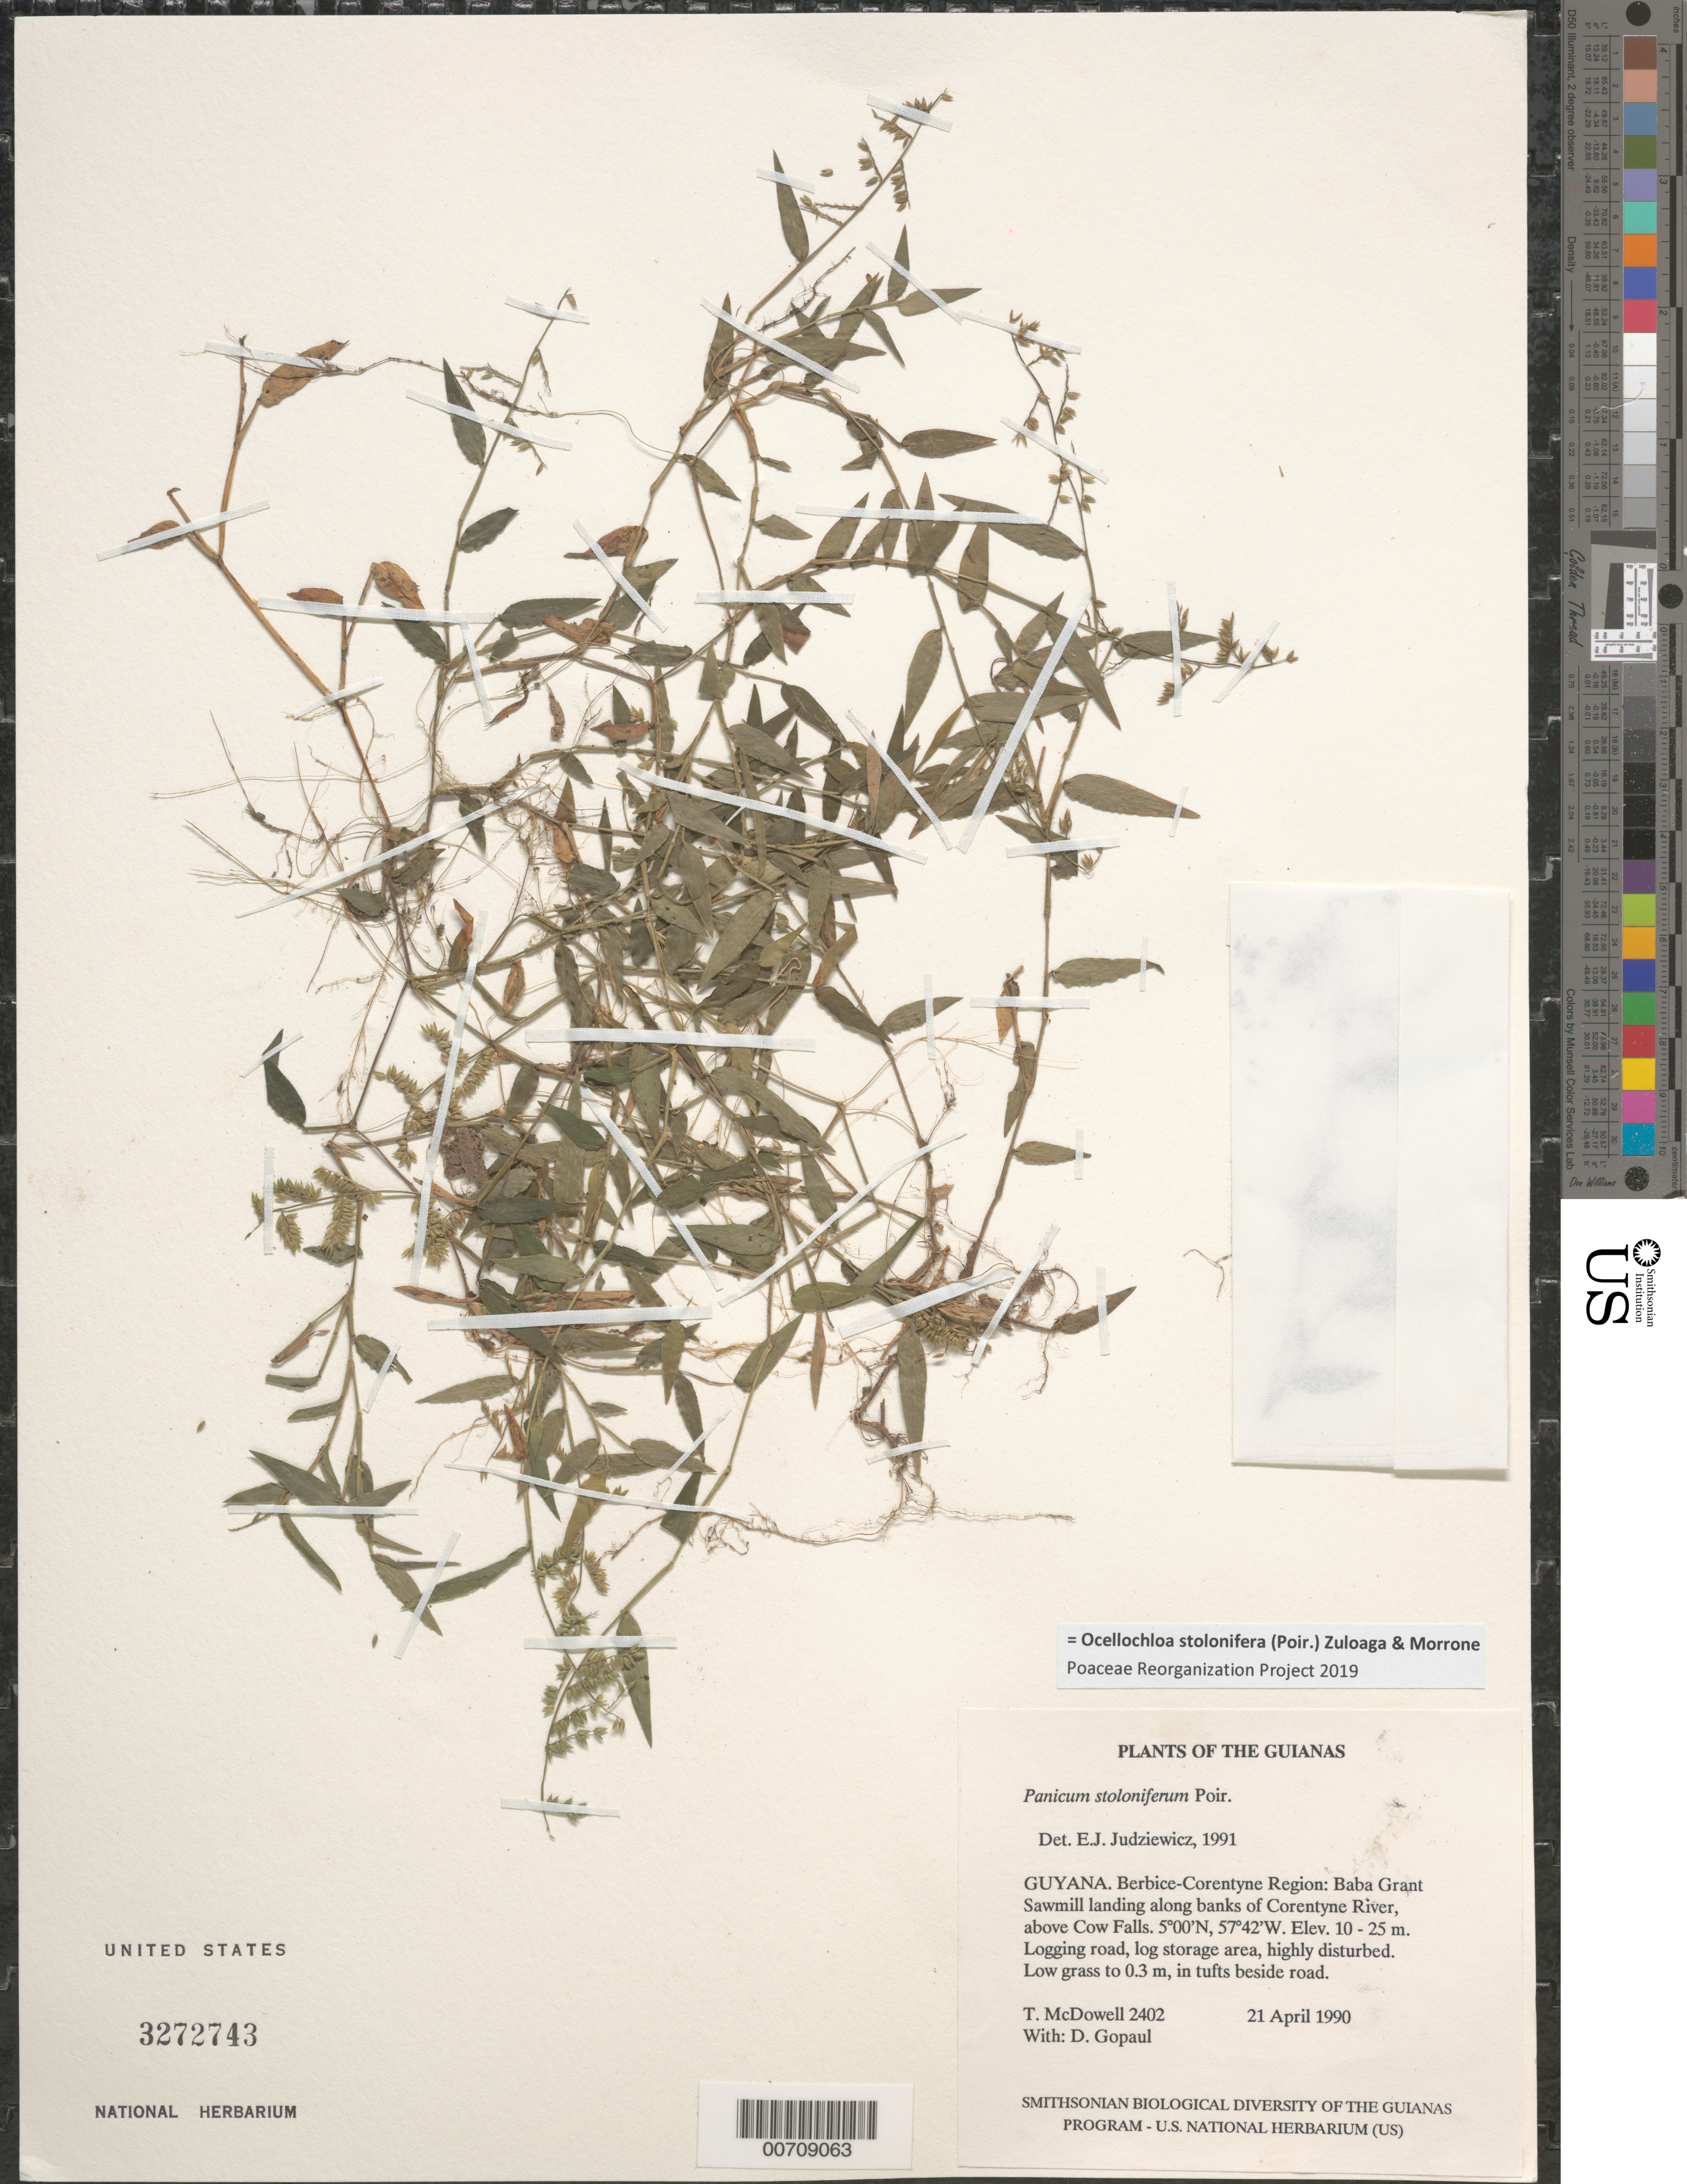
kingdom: Plantae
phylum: Tracheophyta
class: Liliopsida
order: Poales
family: Poaceae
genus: Panicum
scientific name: Panicum stoloniferum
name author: Poir.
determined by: Judziewicz, E. J.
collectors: T. McDowell & D. Gopaul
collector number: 2402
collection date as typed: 21 April 1990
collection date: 1990-04-21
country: Guyana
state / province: E. Berbice-Corentyne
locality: Baba Grant Sawmill landing along banks of Corentyne River, above Cow Falls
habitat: Logging road, log storage area, highly disturbed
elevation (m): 10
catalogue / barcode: US 3272743